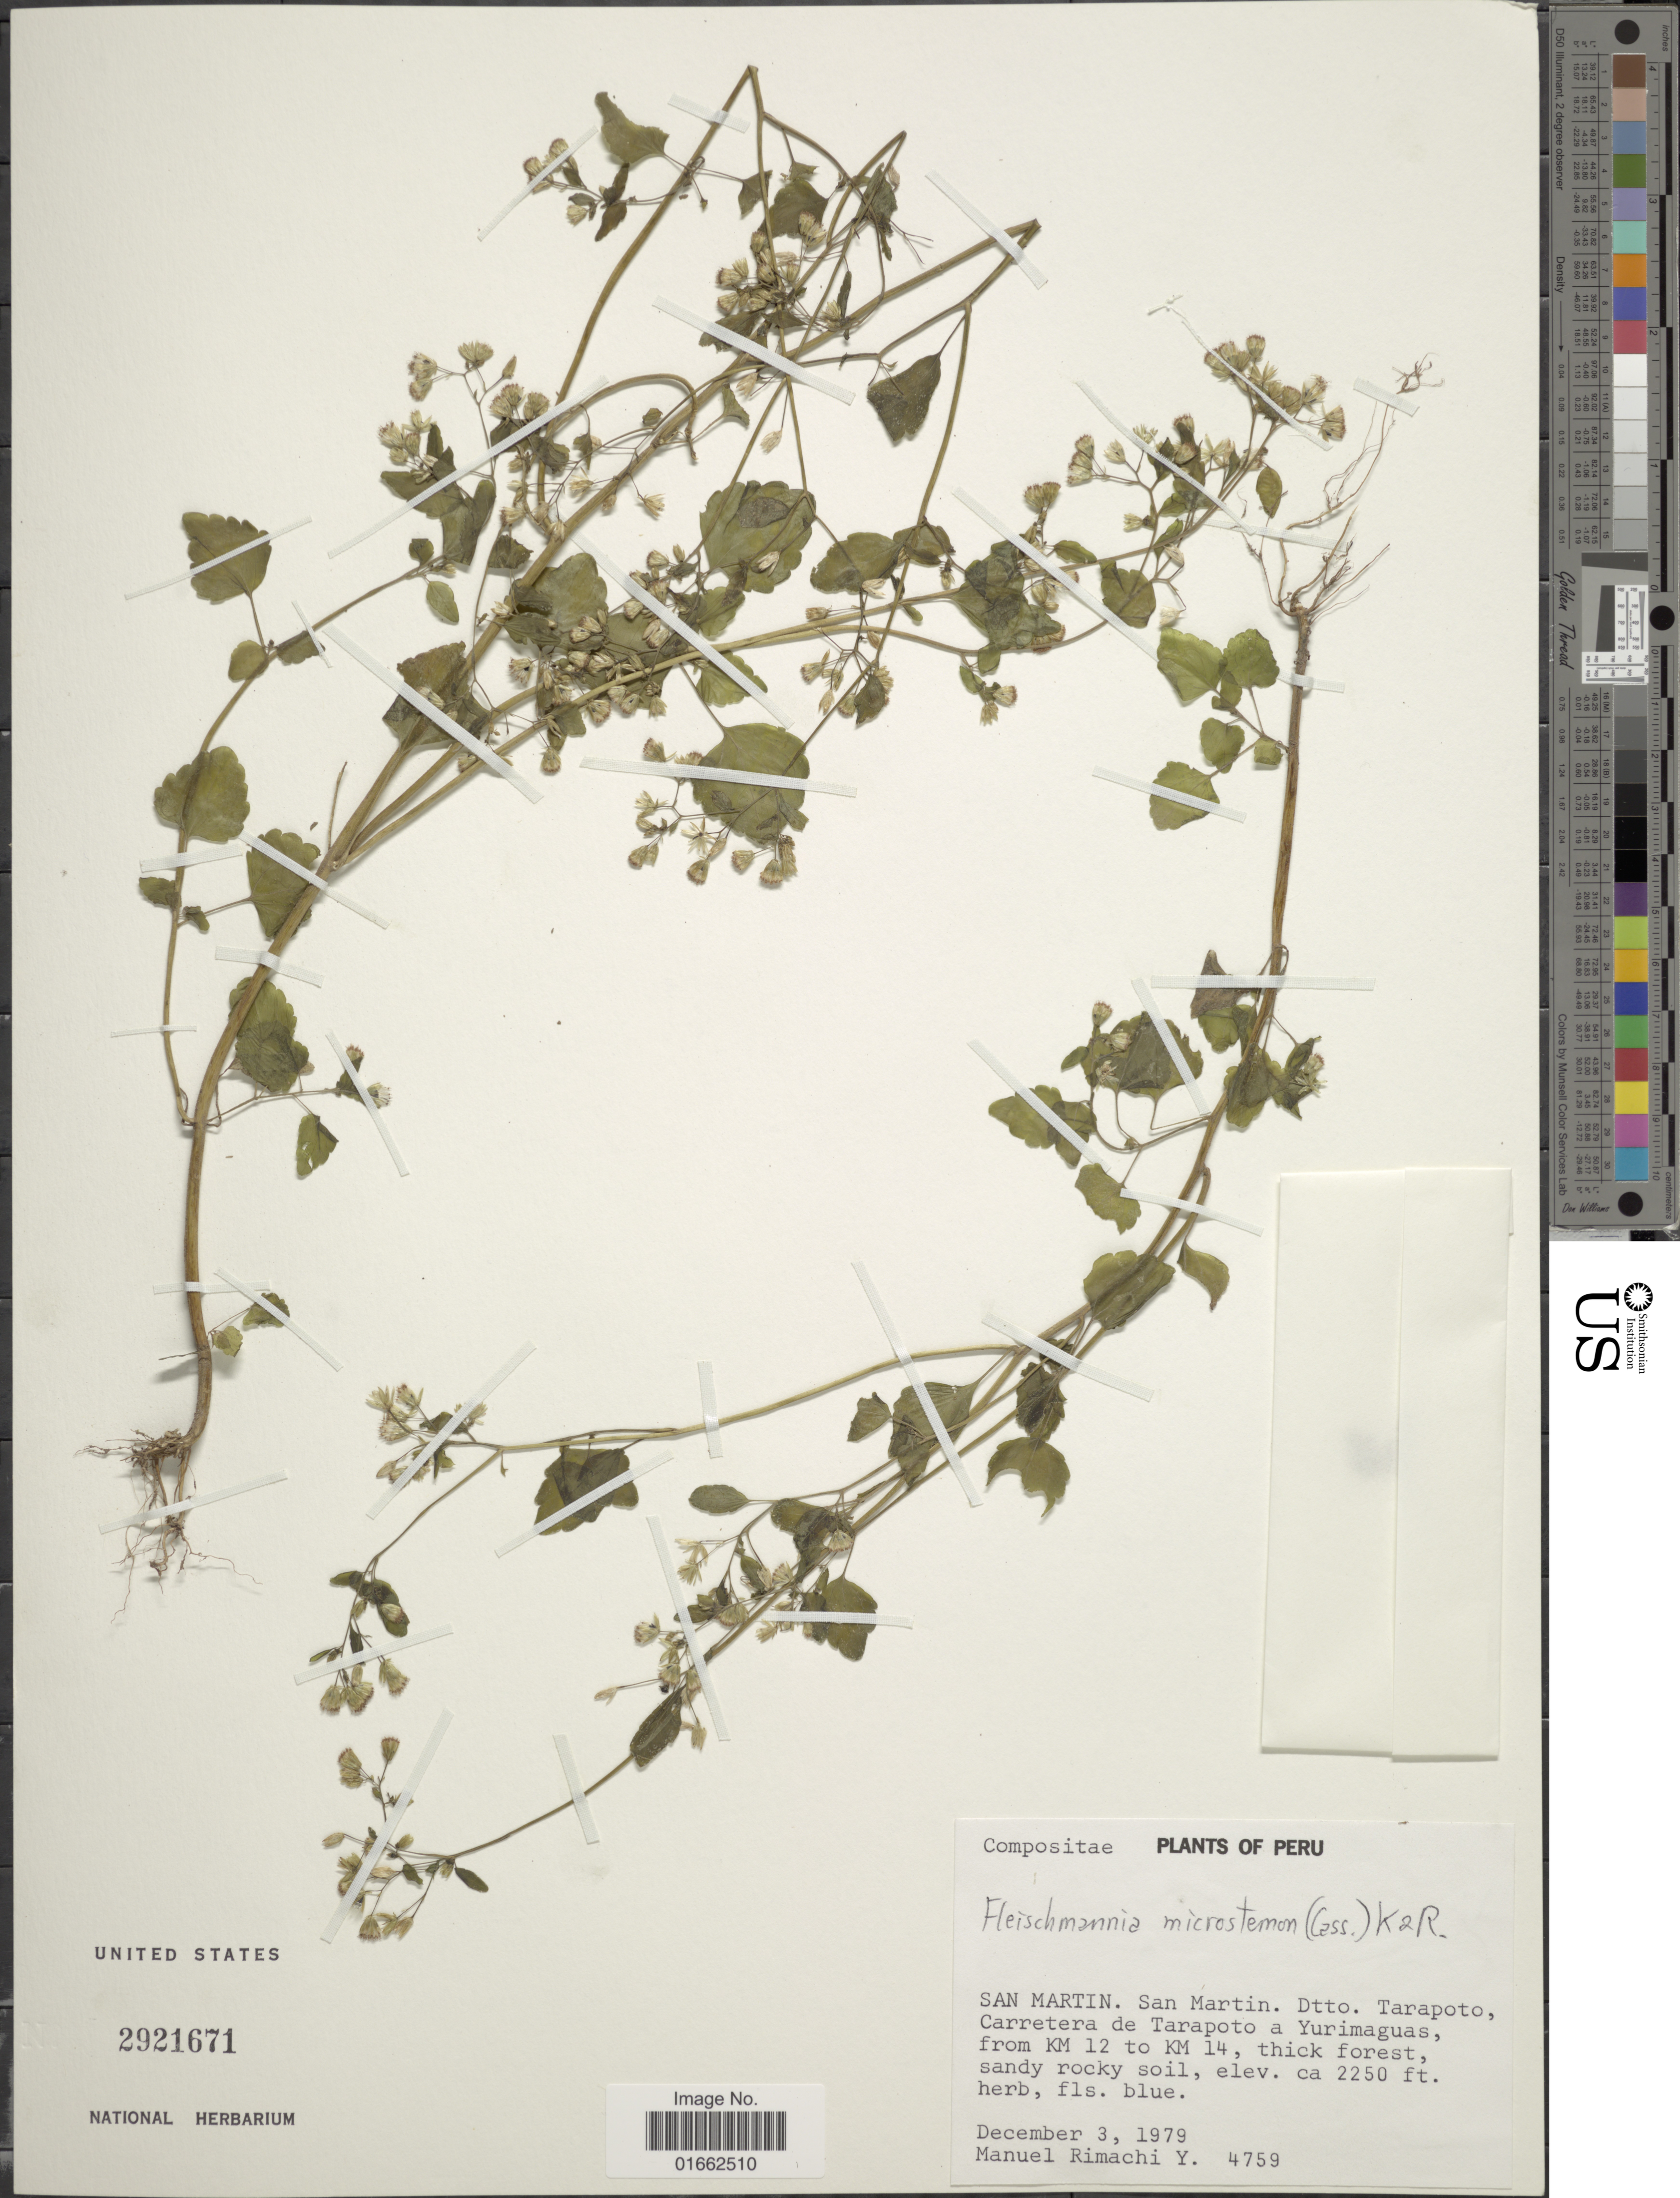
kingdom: Plantae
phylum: Tracheophyta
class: Magnoliopsida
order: Asterales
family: Asteraceae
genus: Fleischmannia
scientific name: Fleischmannia microstemon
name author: (Cass.) R.M. King & H. Rob.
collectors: M. Rimachi Y.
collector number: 4759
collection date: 1979-12-03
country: Peru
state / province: San Martín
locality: San Martin. San Martin. Dtto. Tarapoto, Carretera de Tarapoto a Yurimaguas, from KM 12 to KM 14, thick forest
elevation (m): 686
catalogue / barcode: US 2921671